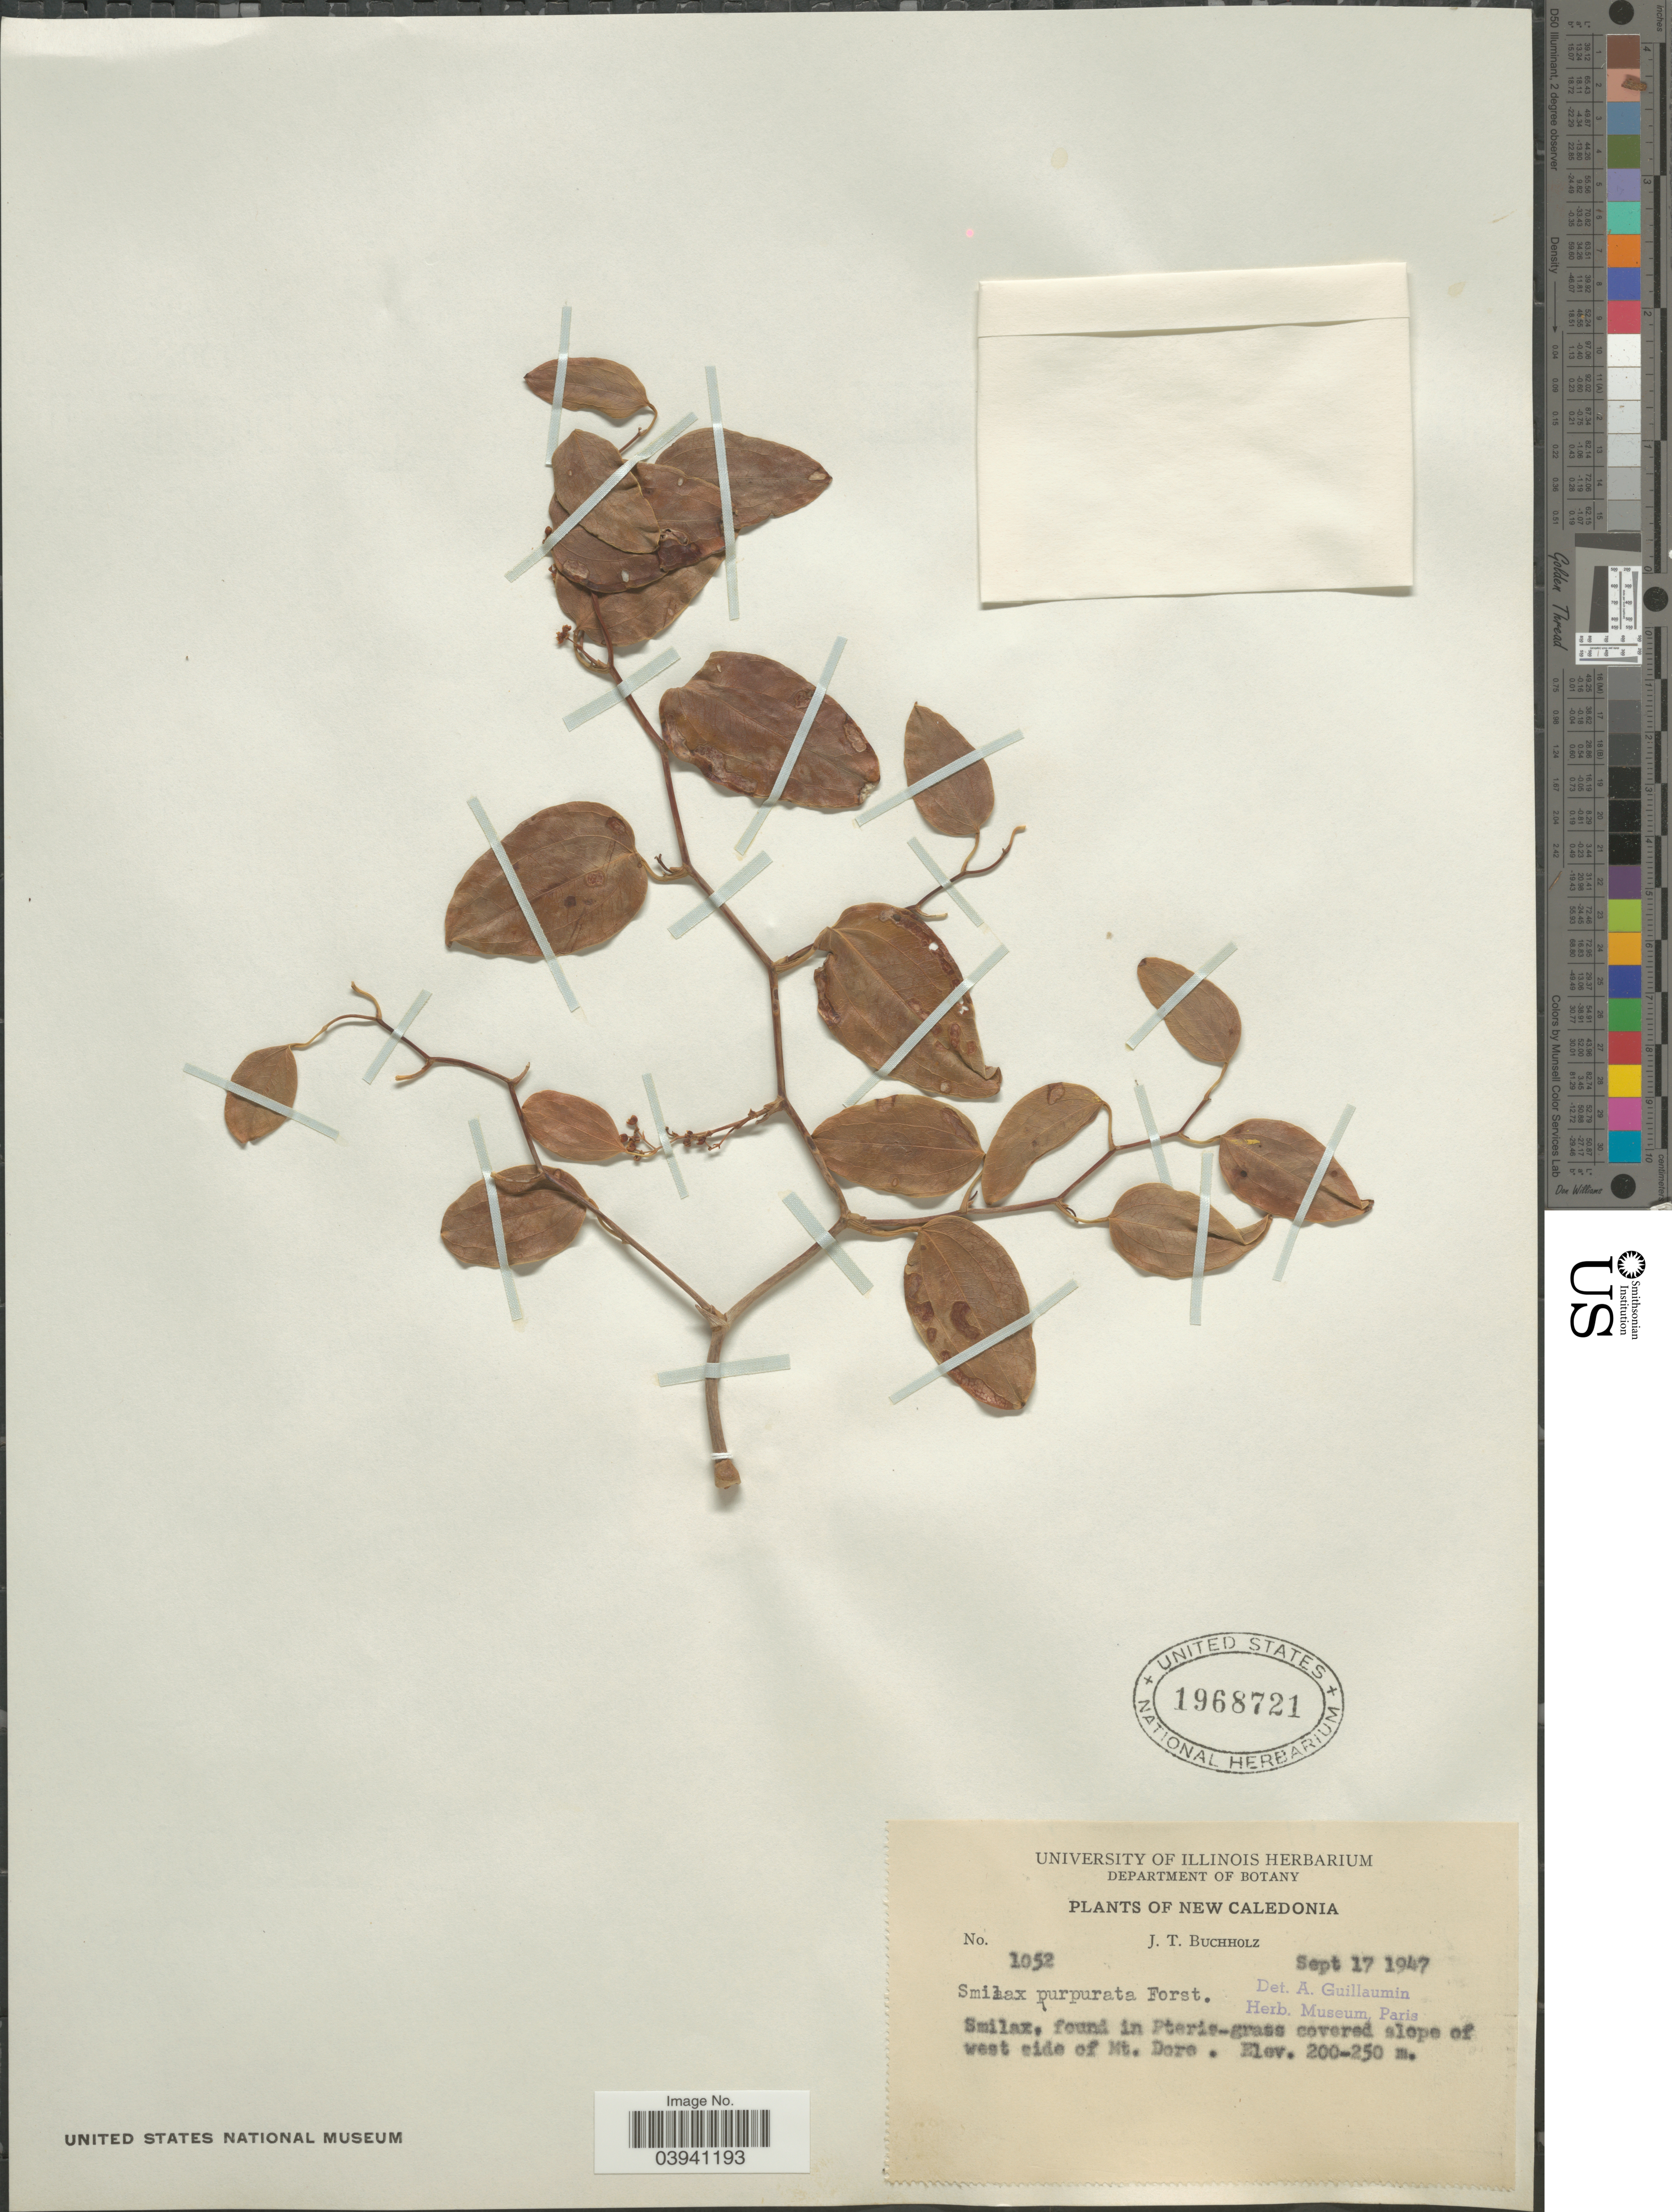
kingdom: Plantae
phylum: Tracheophyta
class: Liliopsida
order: Liliales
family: Smilacaceae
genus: Smilax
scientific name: Smilax purpurata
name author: G. Forst.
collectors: J. T. Buchholz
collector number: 1052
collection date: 1947-09-17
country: New Caledonia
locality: Slope of west side of Mt. Dore.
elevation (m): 200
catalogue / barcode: US 1968721